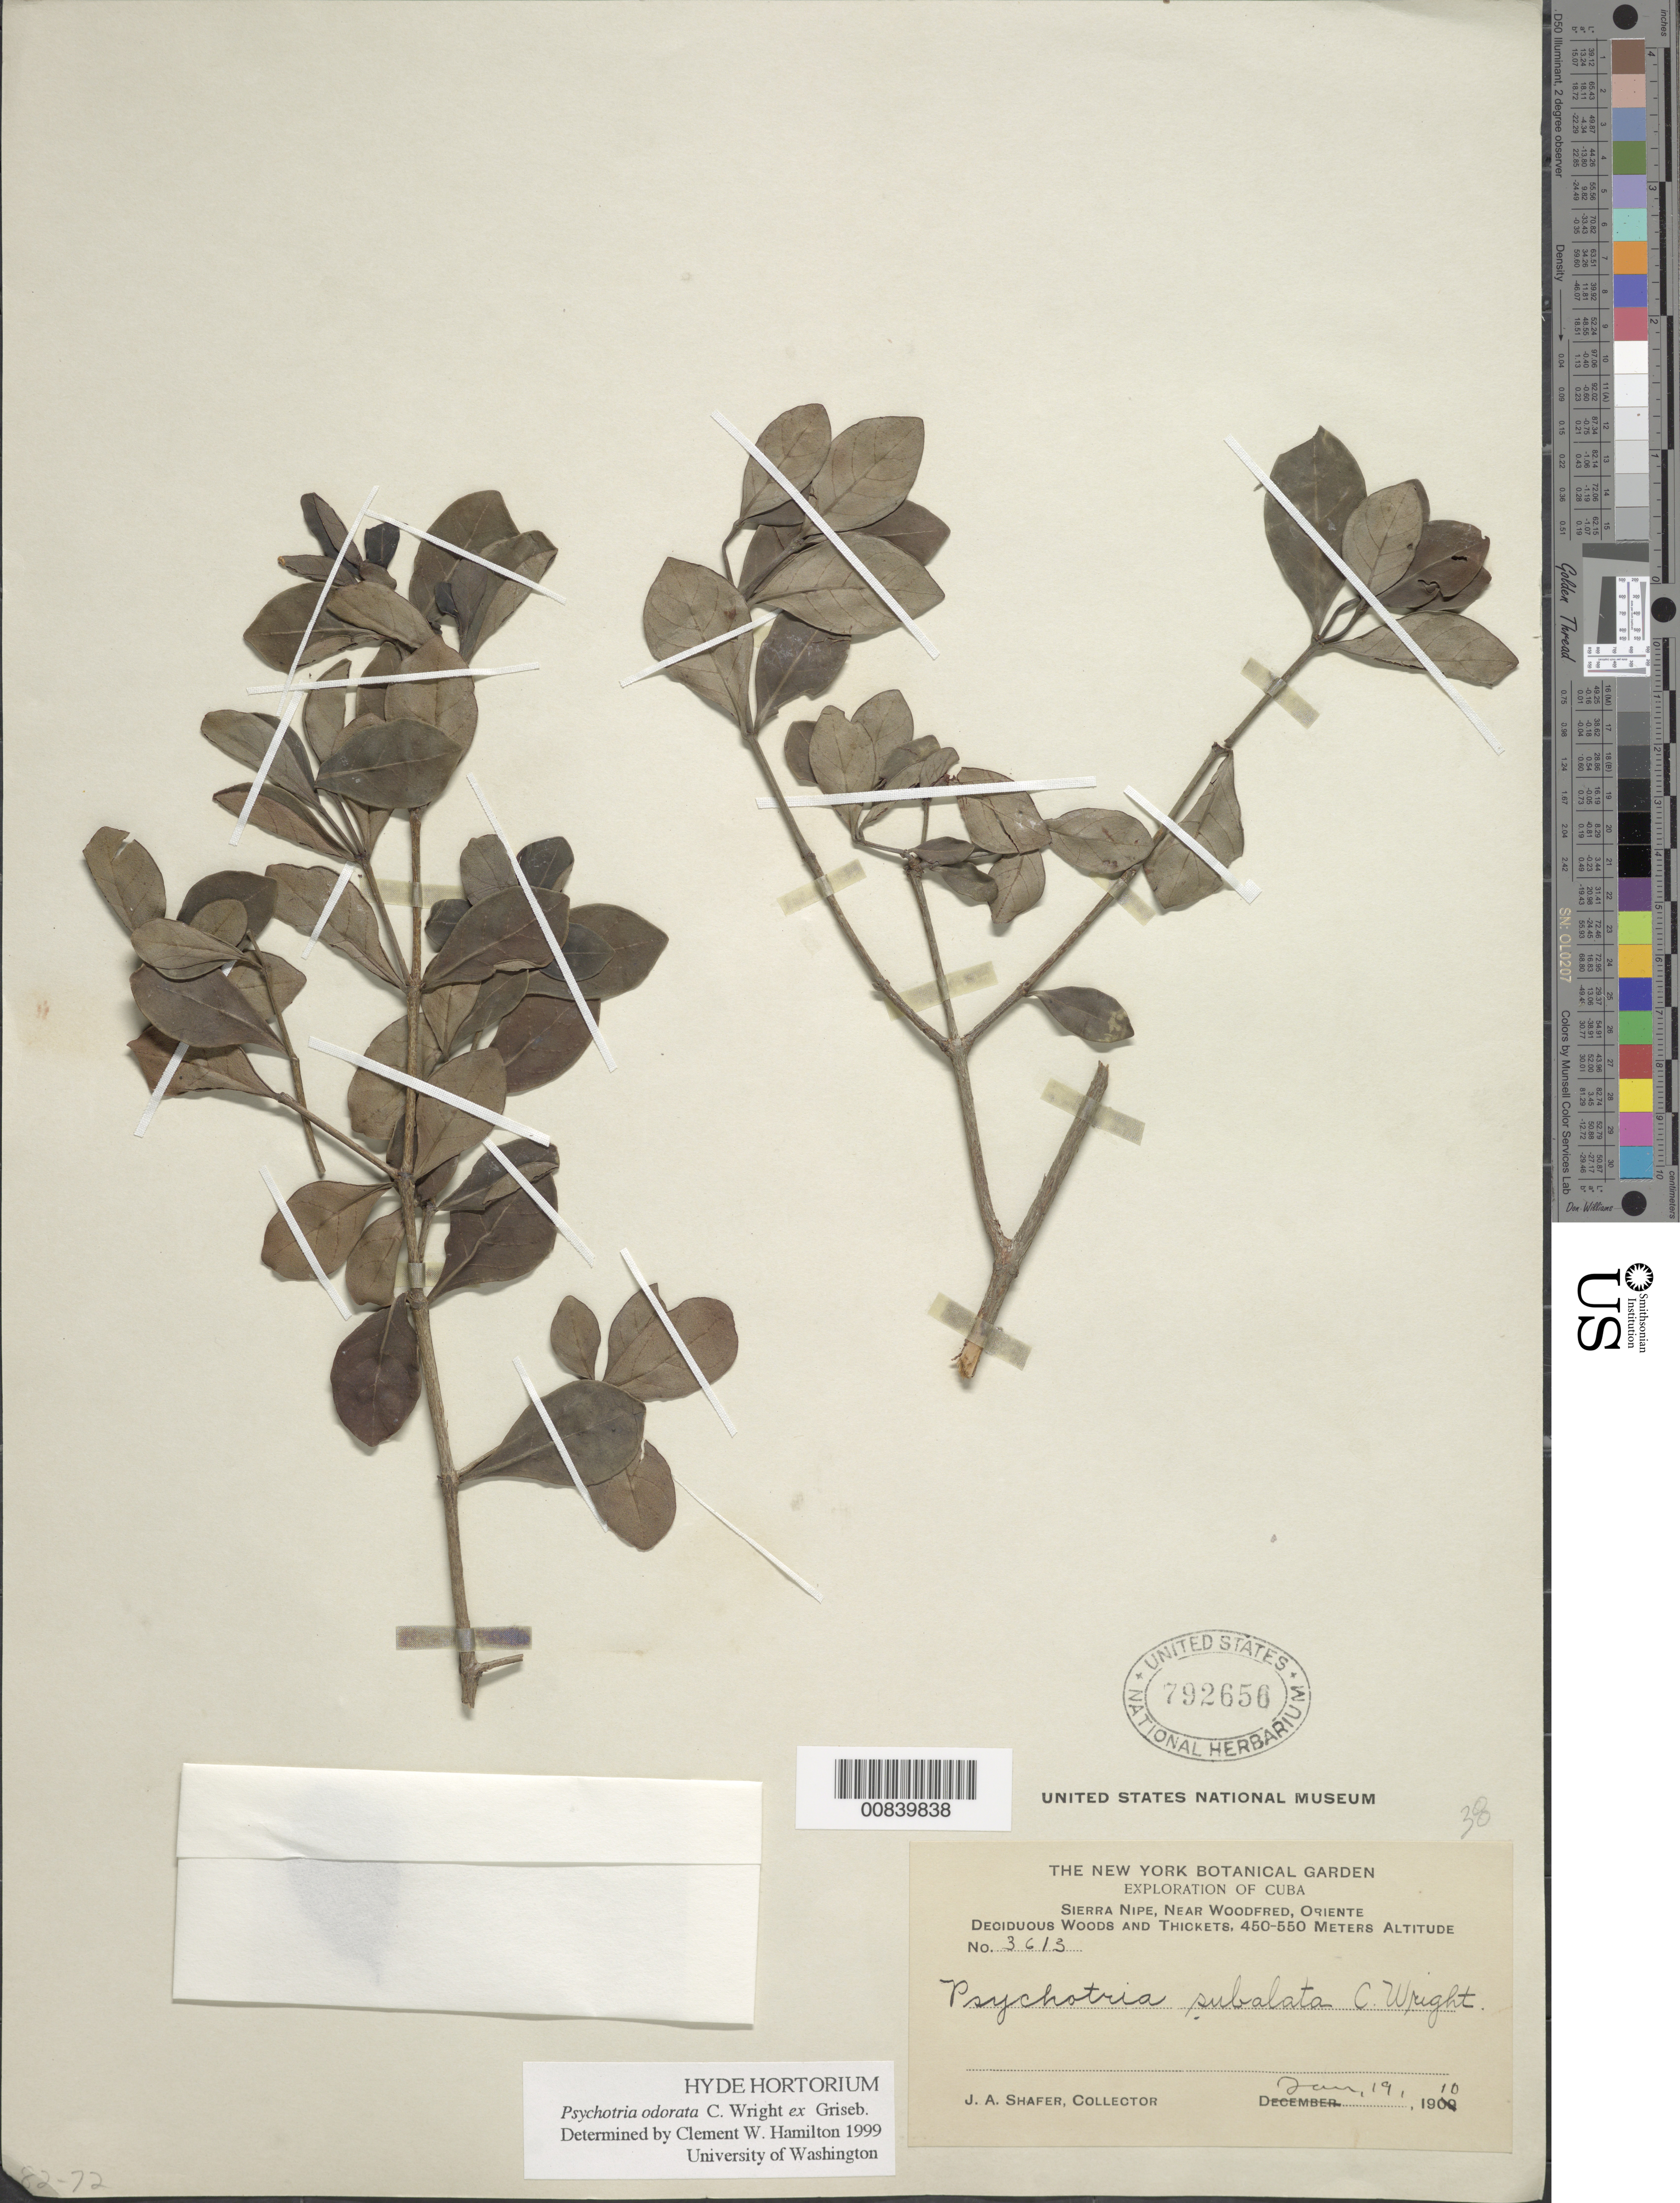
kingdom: Plantae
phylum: Tracheophyta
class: Magnoliopsida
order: Gentianales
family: Rubiaceae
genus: Psychotria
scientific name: Psychotria odorata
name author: C. Wright ex Griseb.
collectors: J. A. Shafer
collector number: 3613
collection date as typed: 19 Jan 1910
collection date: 1910-01-19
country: Cuba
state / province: Oriente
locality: Sierra Nipe, near Woodfred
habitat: Deciduous woods and thickets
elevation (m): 450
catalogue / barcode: US 792656